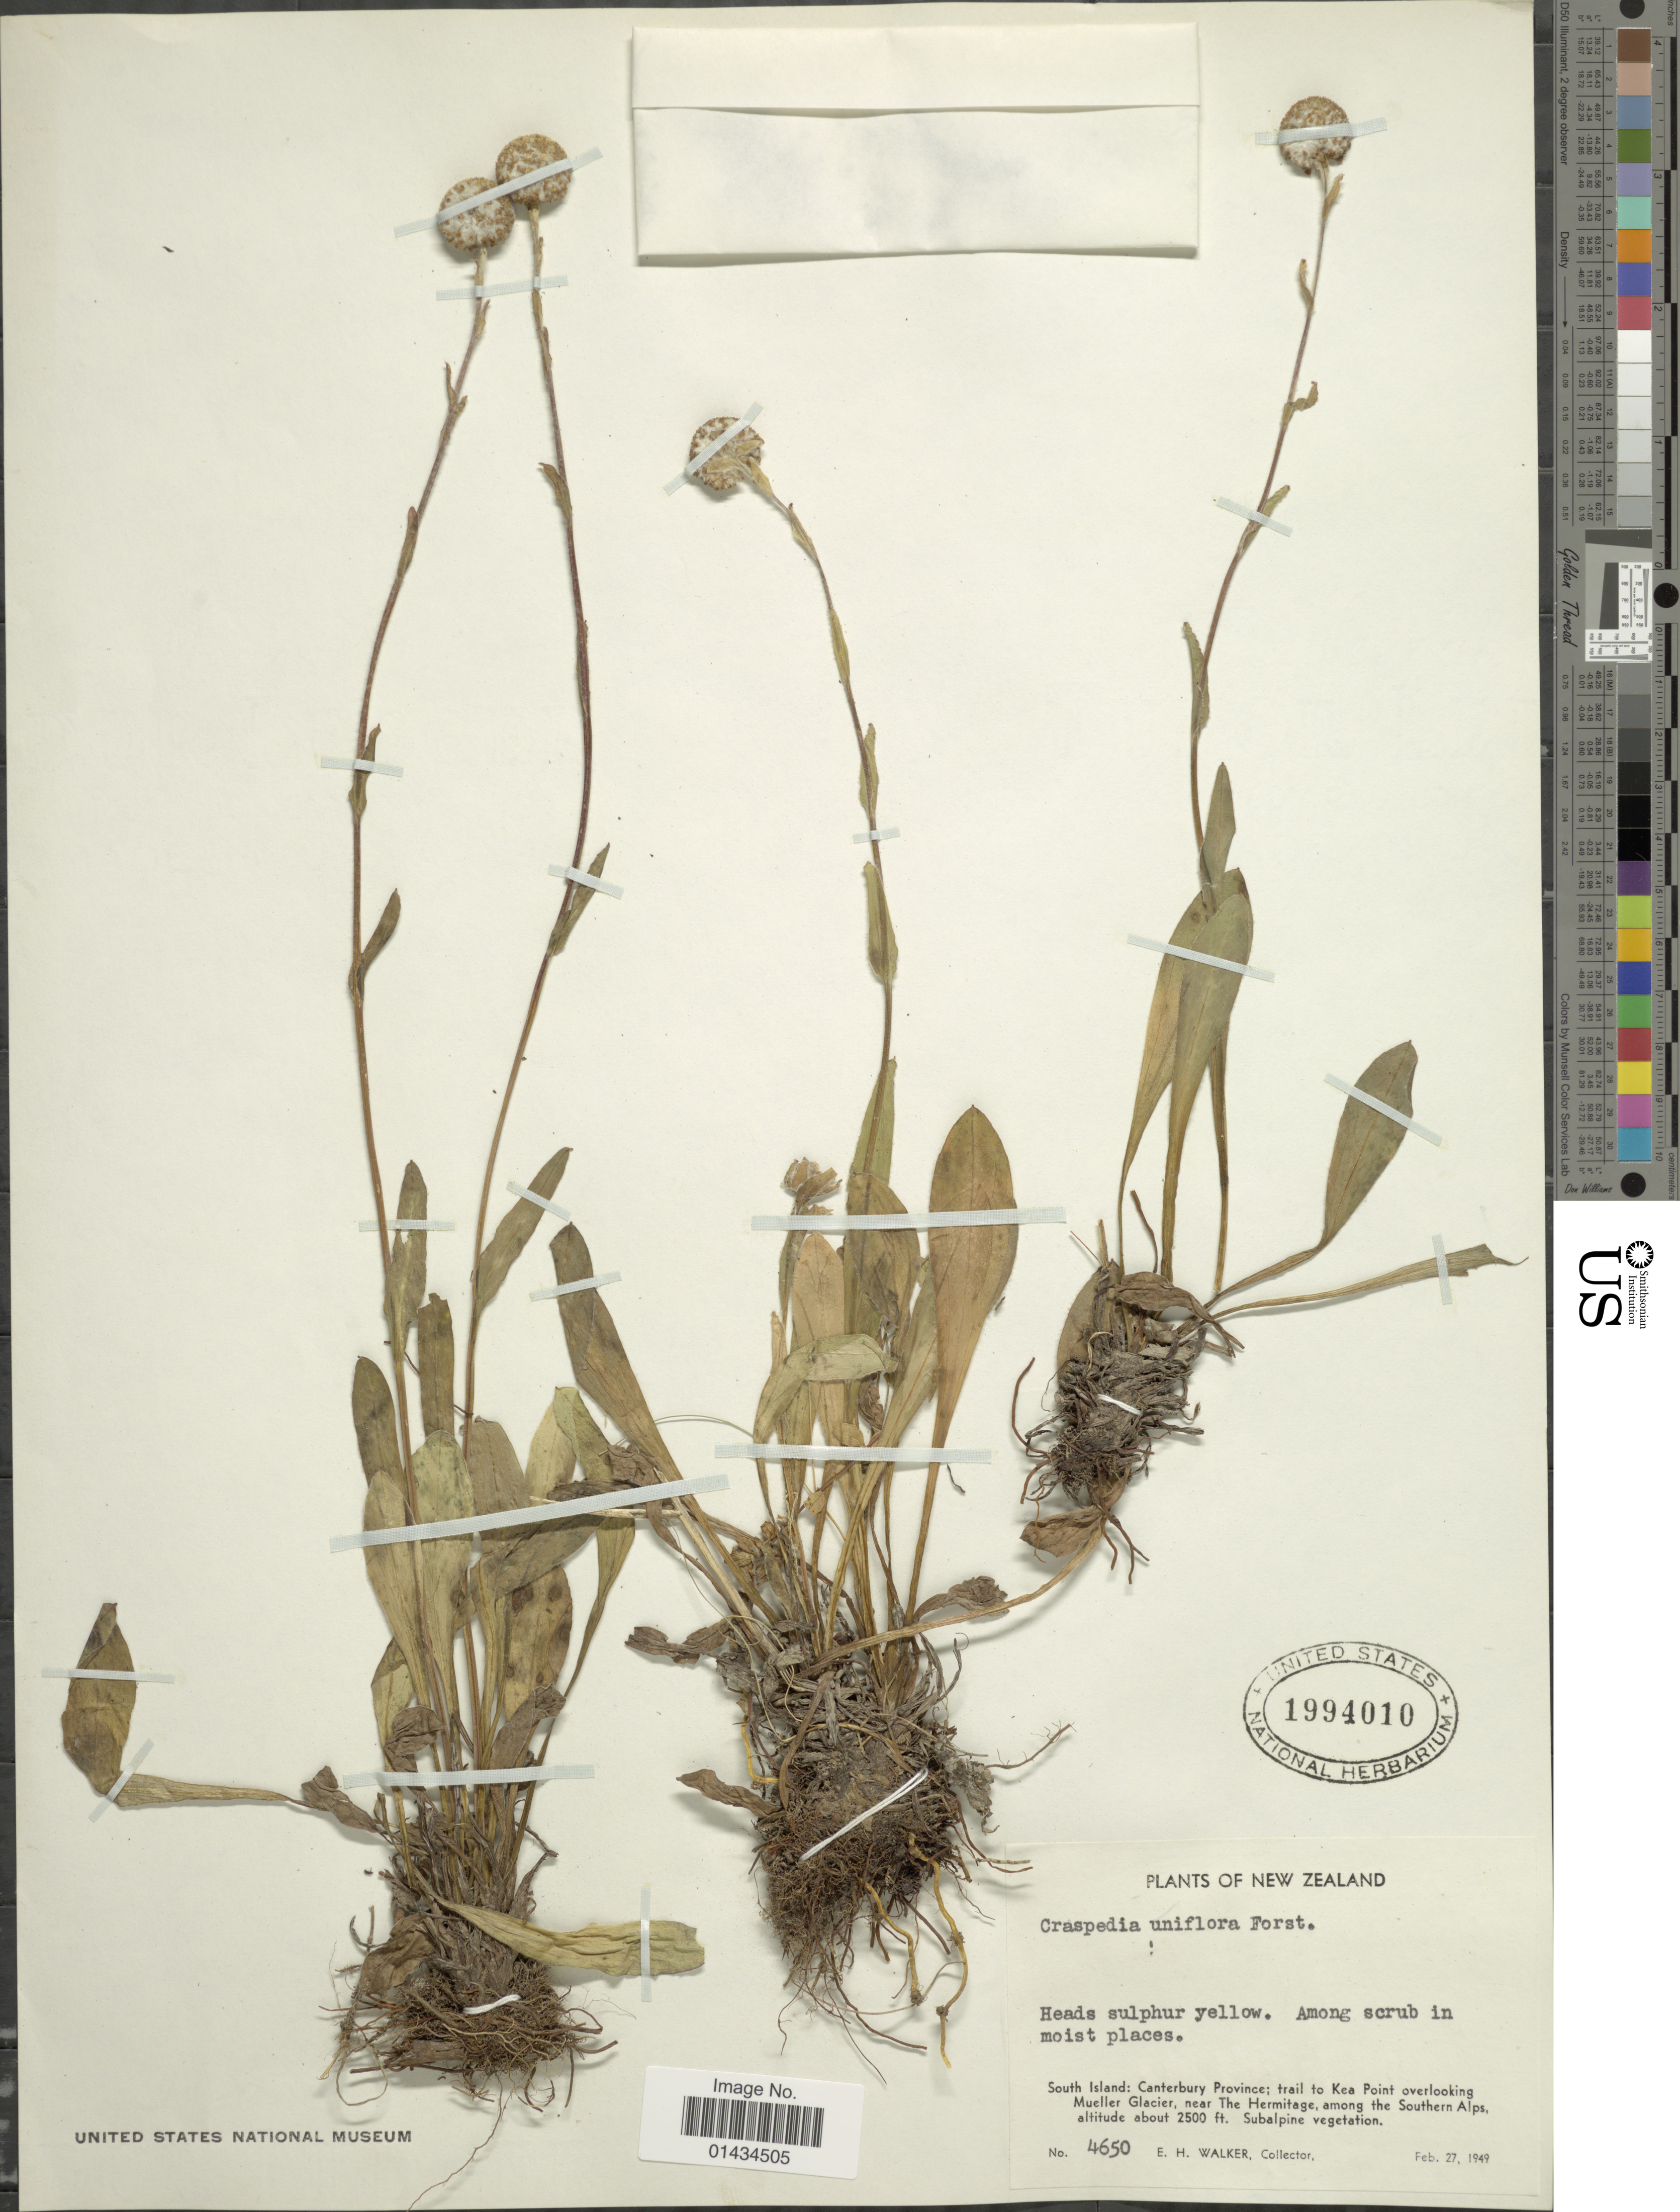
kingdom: Plantae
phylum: Tracheophyta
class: Magnoliopsida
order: Asterales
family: Asteraceae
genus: Craspedia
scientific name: Craspedia uniflora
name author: G. Forst.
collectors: E. H. Walker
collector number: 4650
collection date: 1949-02-27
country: New Zealand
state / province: Canterbury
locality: South Island: trail to Kea Point overlooking Mueller Glacier, near the Hermitage, among the Southern Alps, Supalpine vegetation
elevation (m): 762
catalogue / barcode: US 1994010